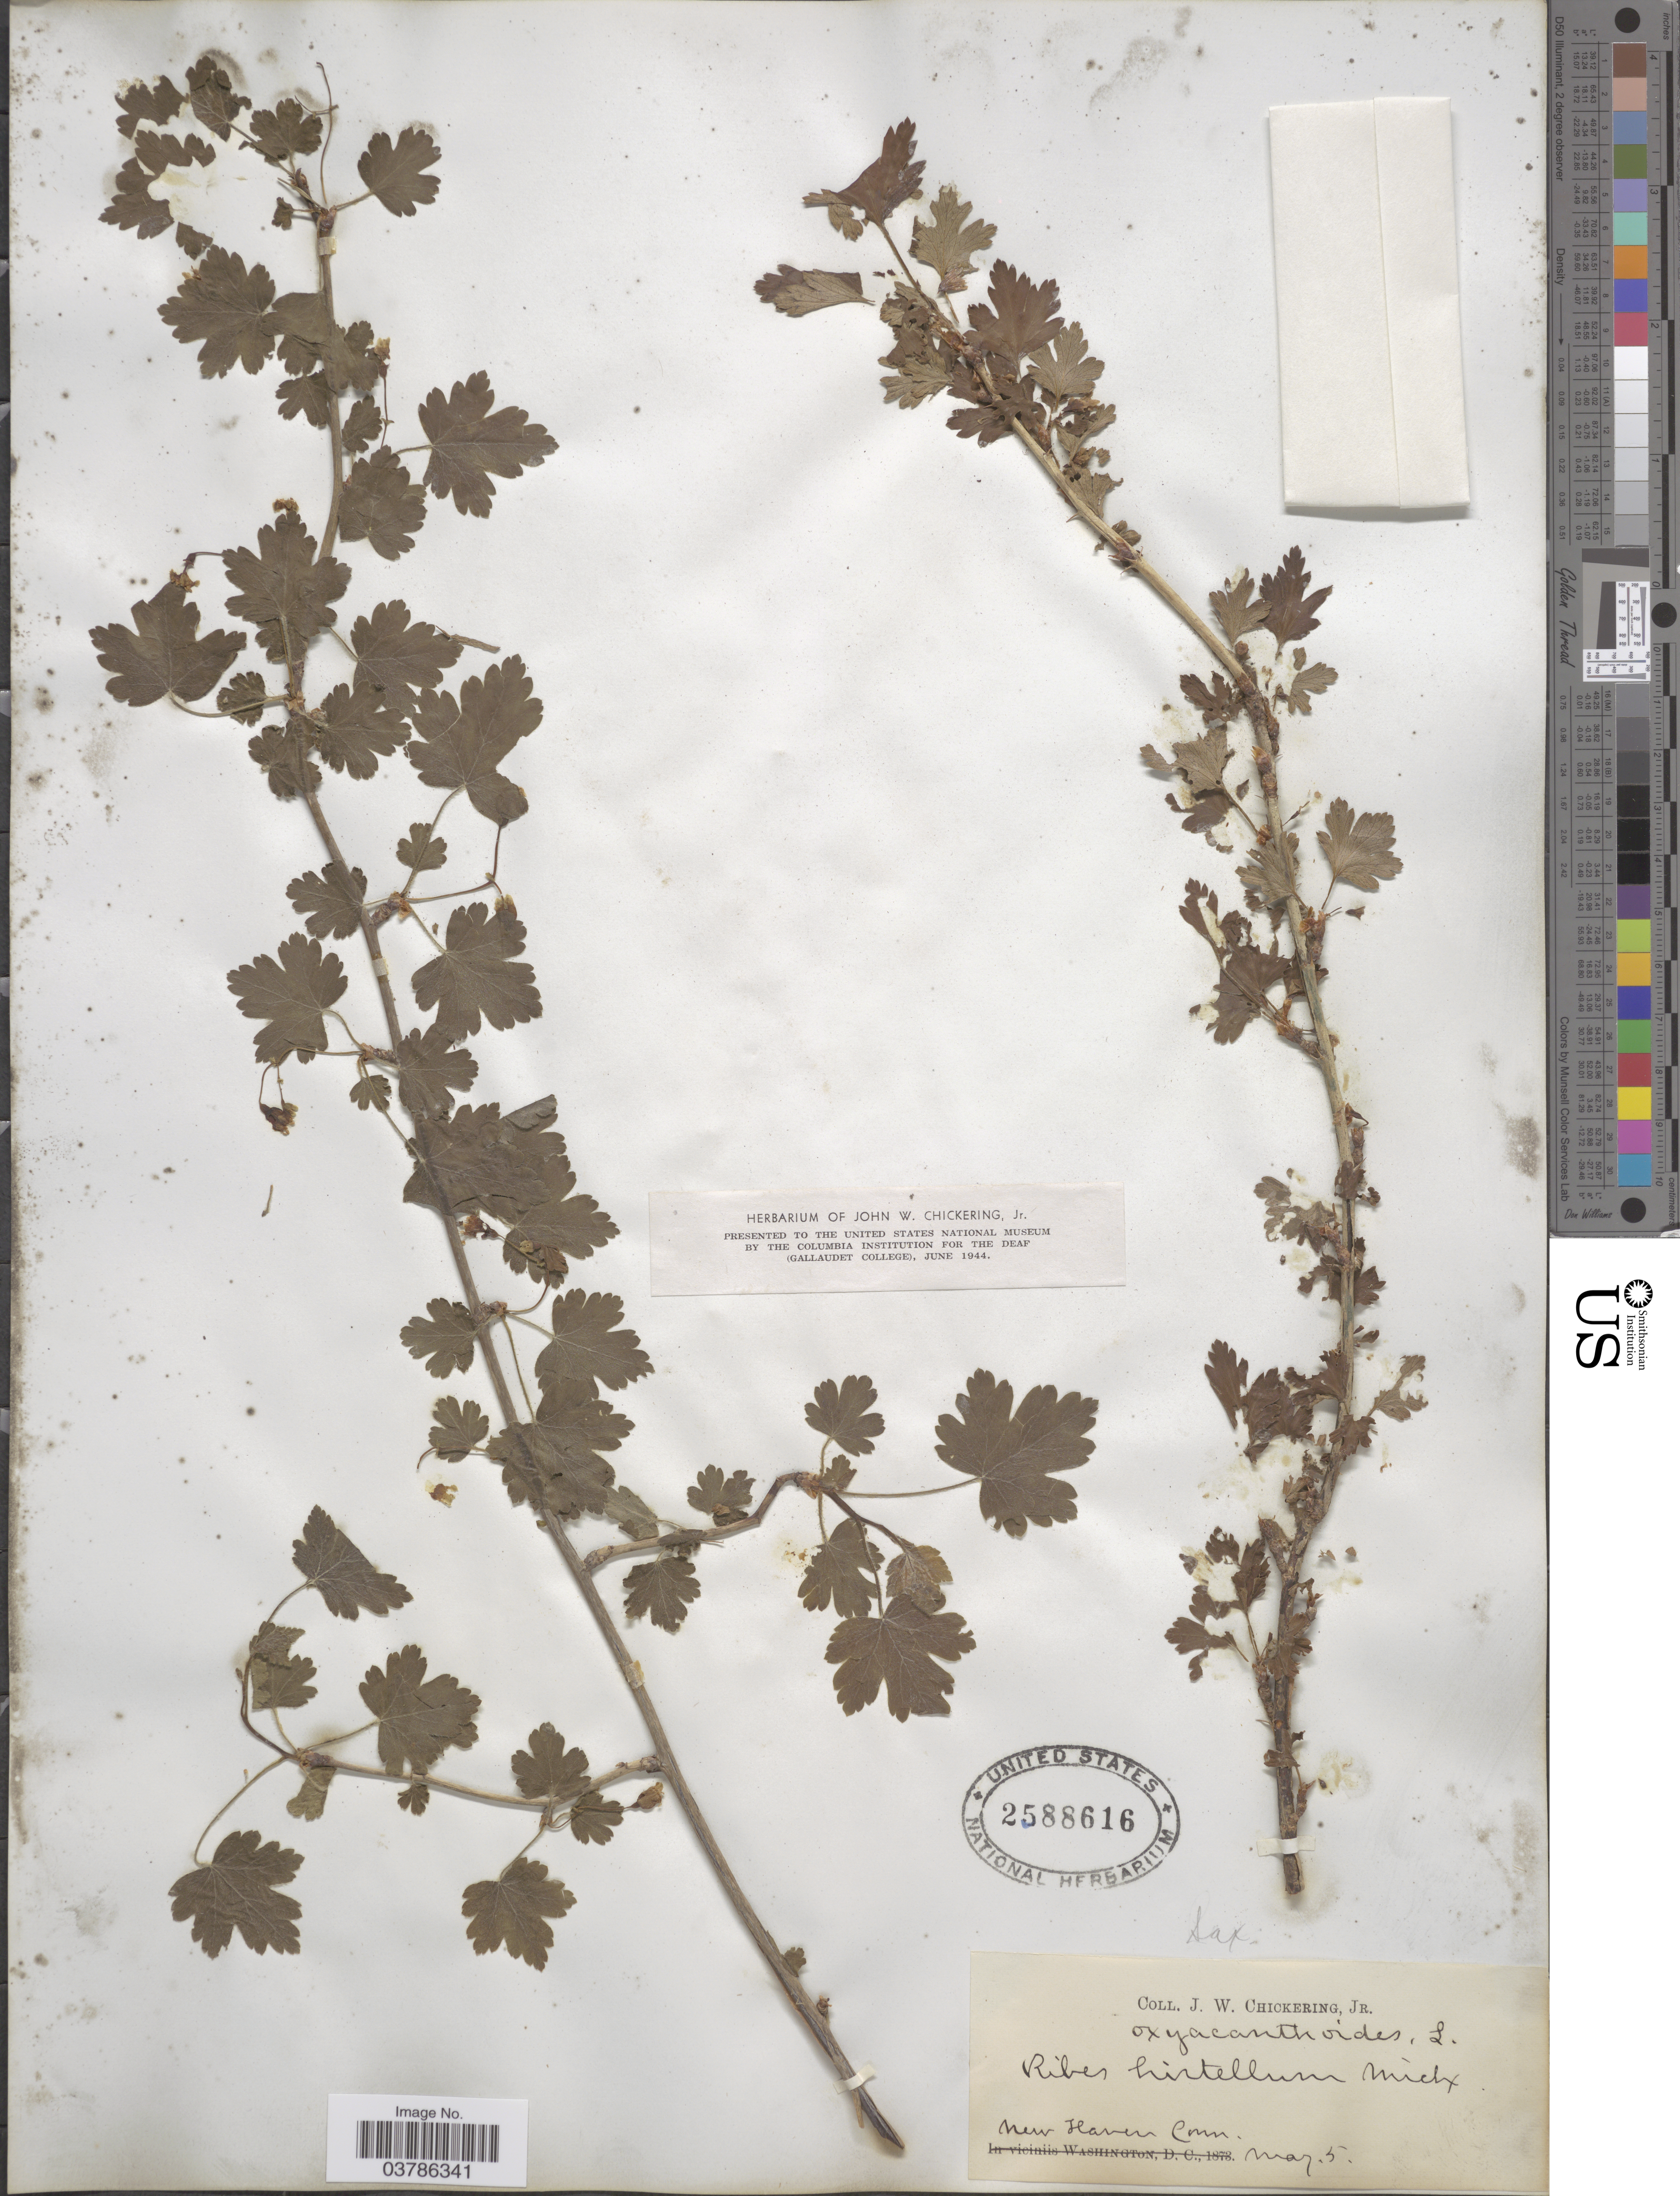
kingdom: Plantae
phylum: Tracheophyta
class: Magnoliopsida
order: Saxifragales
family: Grossulariaceae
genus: Ribes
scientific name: Ribes oxyacanthoides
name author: L.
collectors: J. W. Chickering Jr.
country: United States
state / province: Connecticut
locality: New Haven.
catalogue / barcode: US 2588616